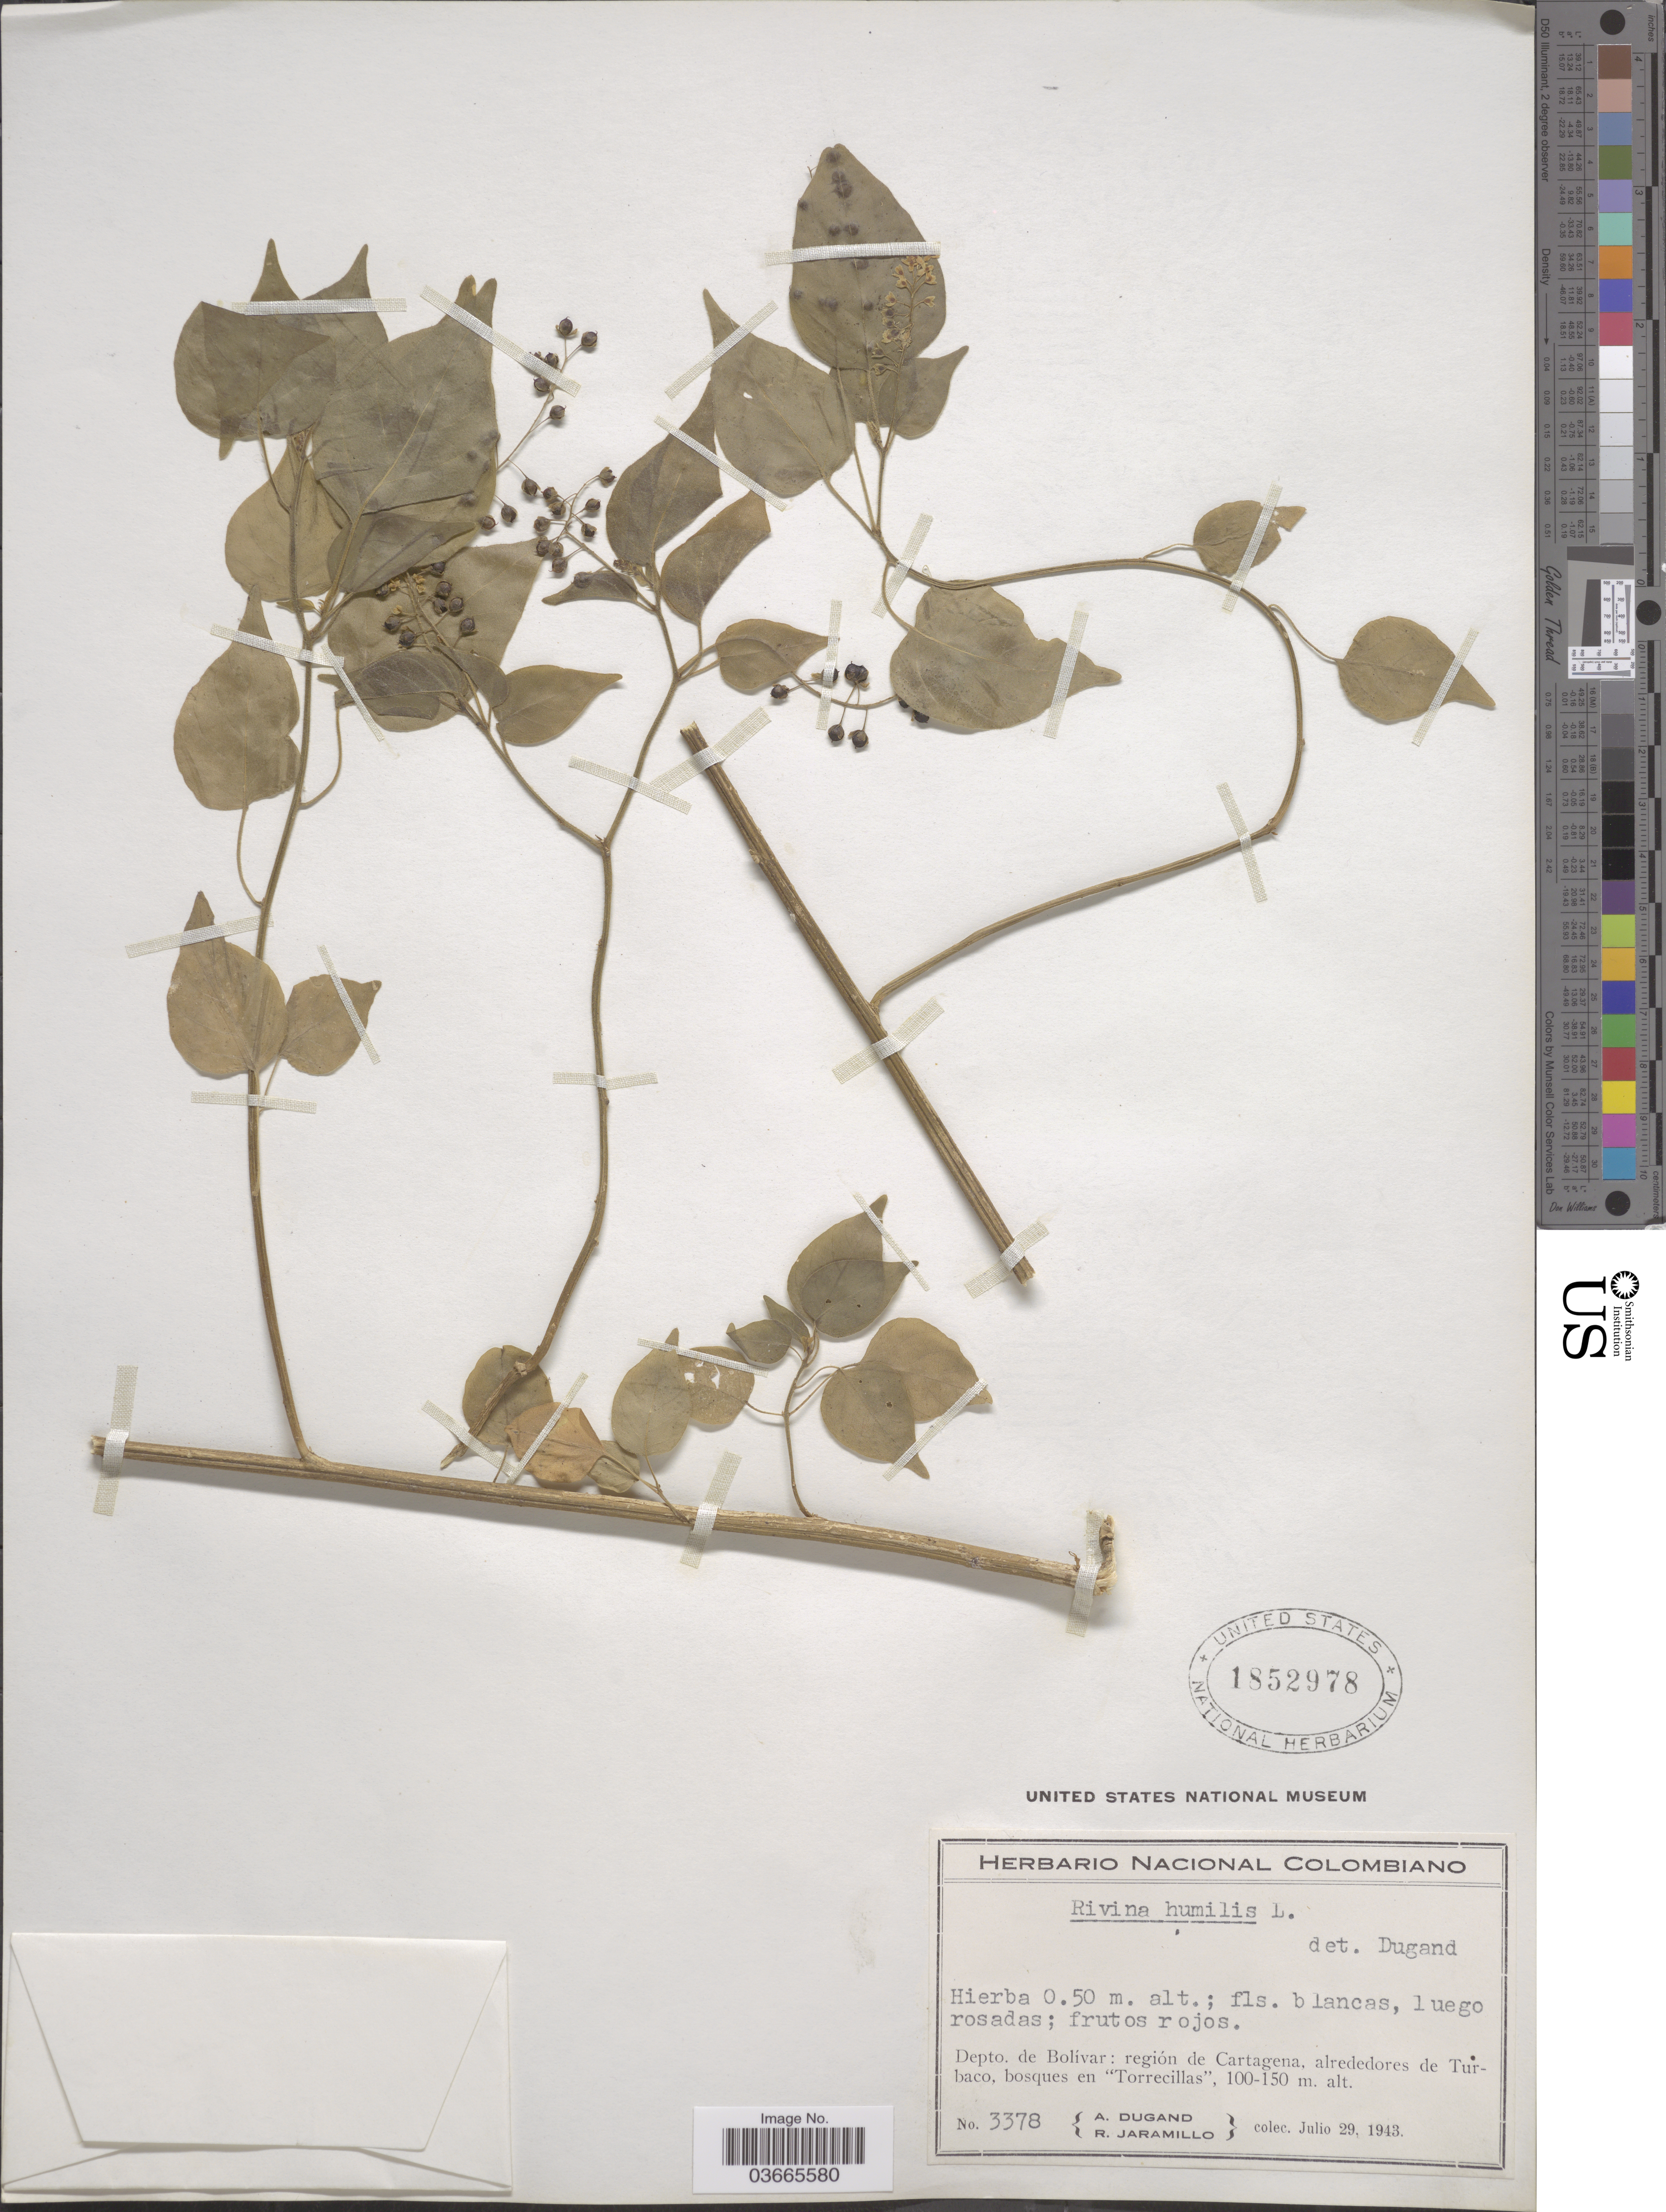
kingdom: Plantae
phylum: Tracheophyta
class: Magnoliopsida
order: Caryophyllales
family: Phytolaccaceae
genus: Rivina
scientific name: Rivina humilis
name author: L.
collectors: A. Dugand & R. Jaramillo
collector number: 3378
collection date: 1943-07-29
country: Colombia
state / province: Bolívar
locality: Depto. de Bolívar: región de Cartagena, alrededores de Turbaco, bosques en "Torrecillas".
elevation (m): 100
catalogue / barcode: US 1852978